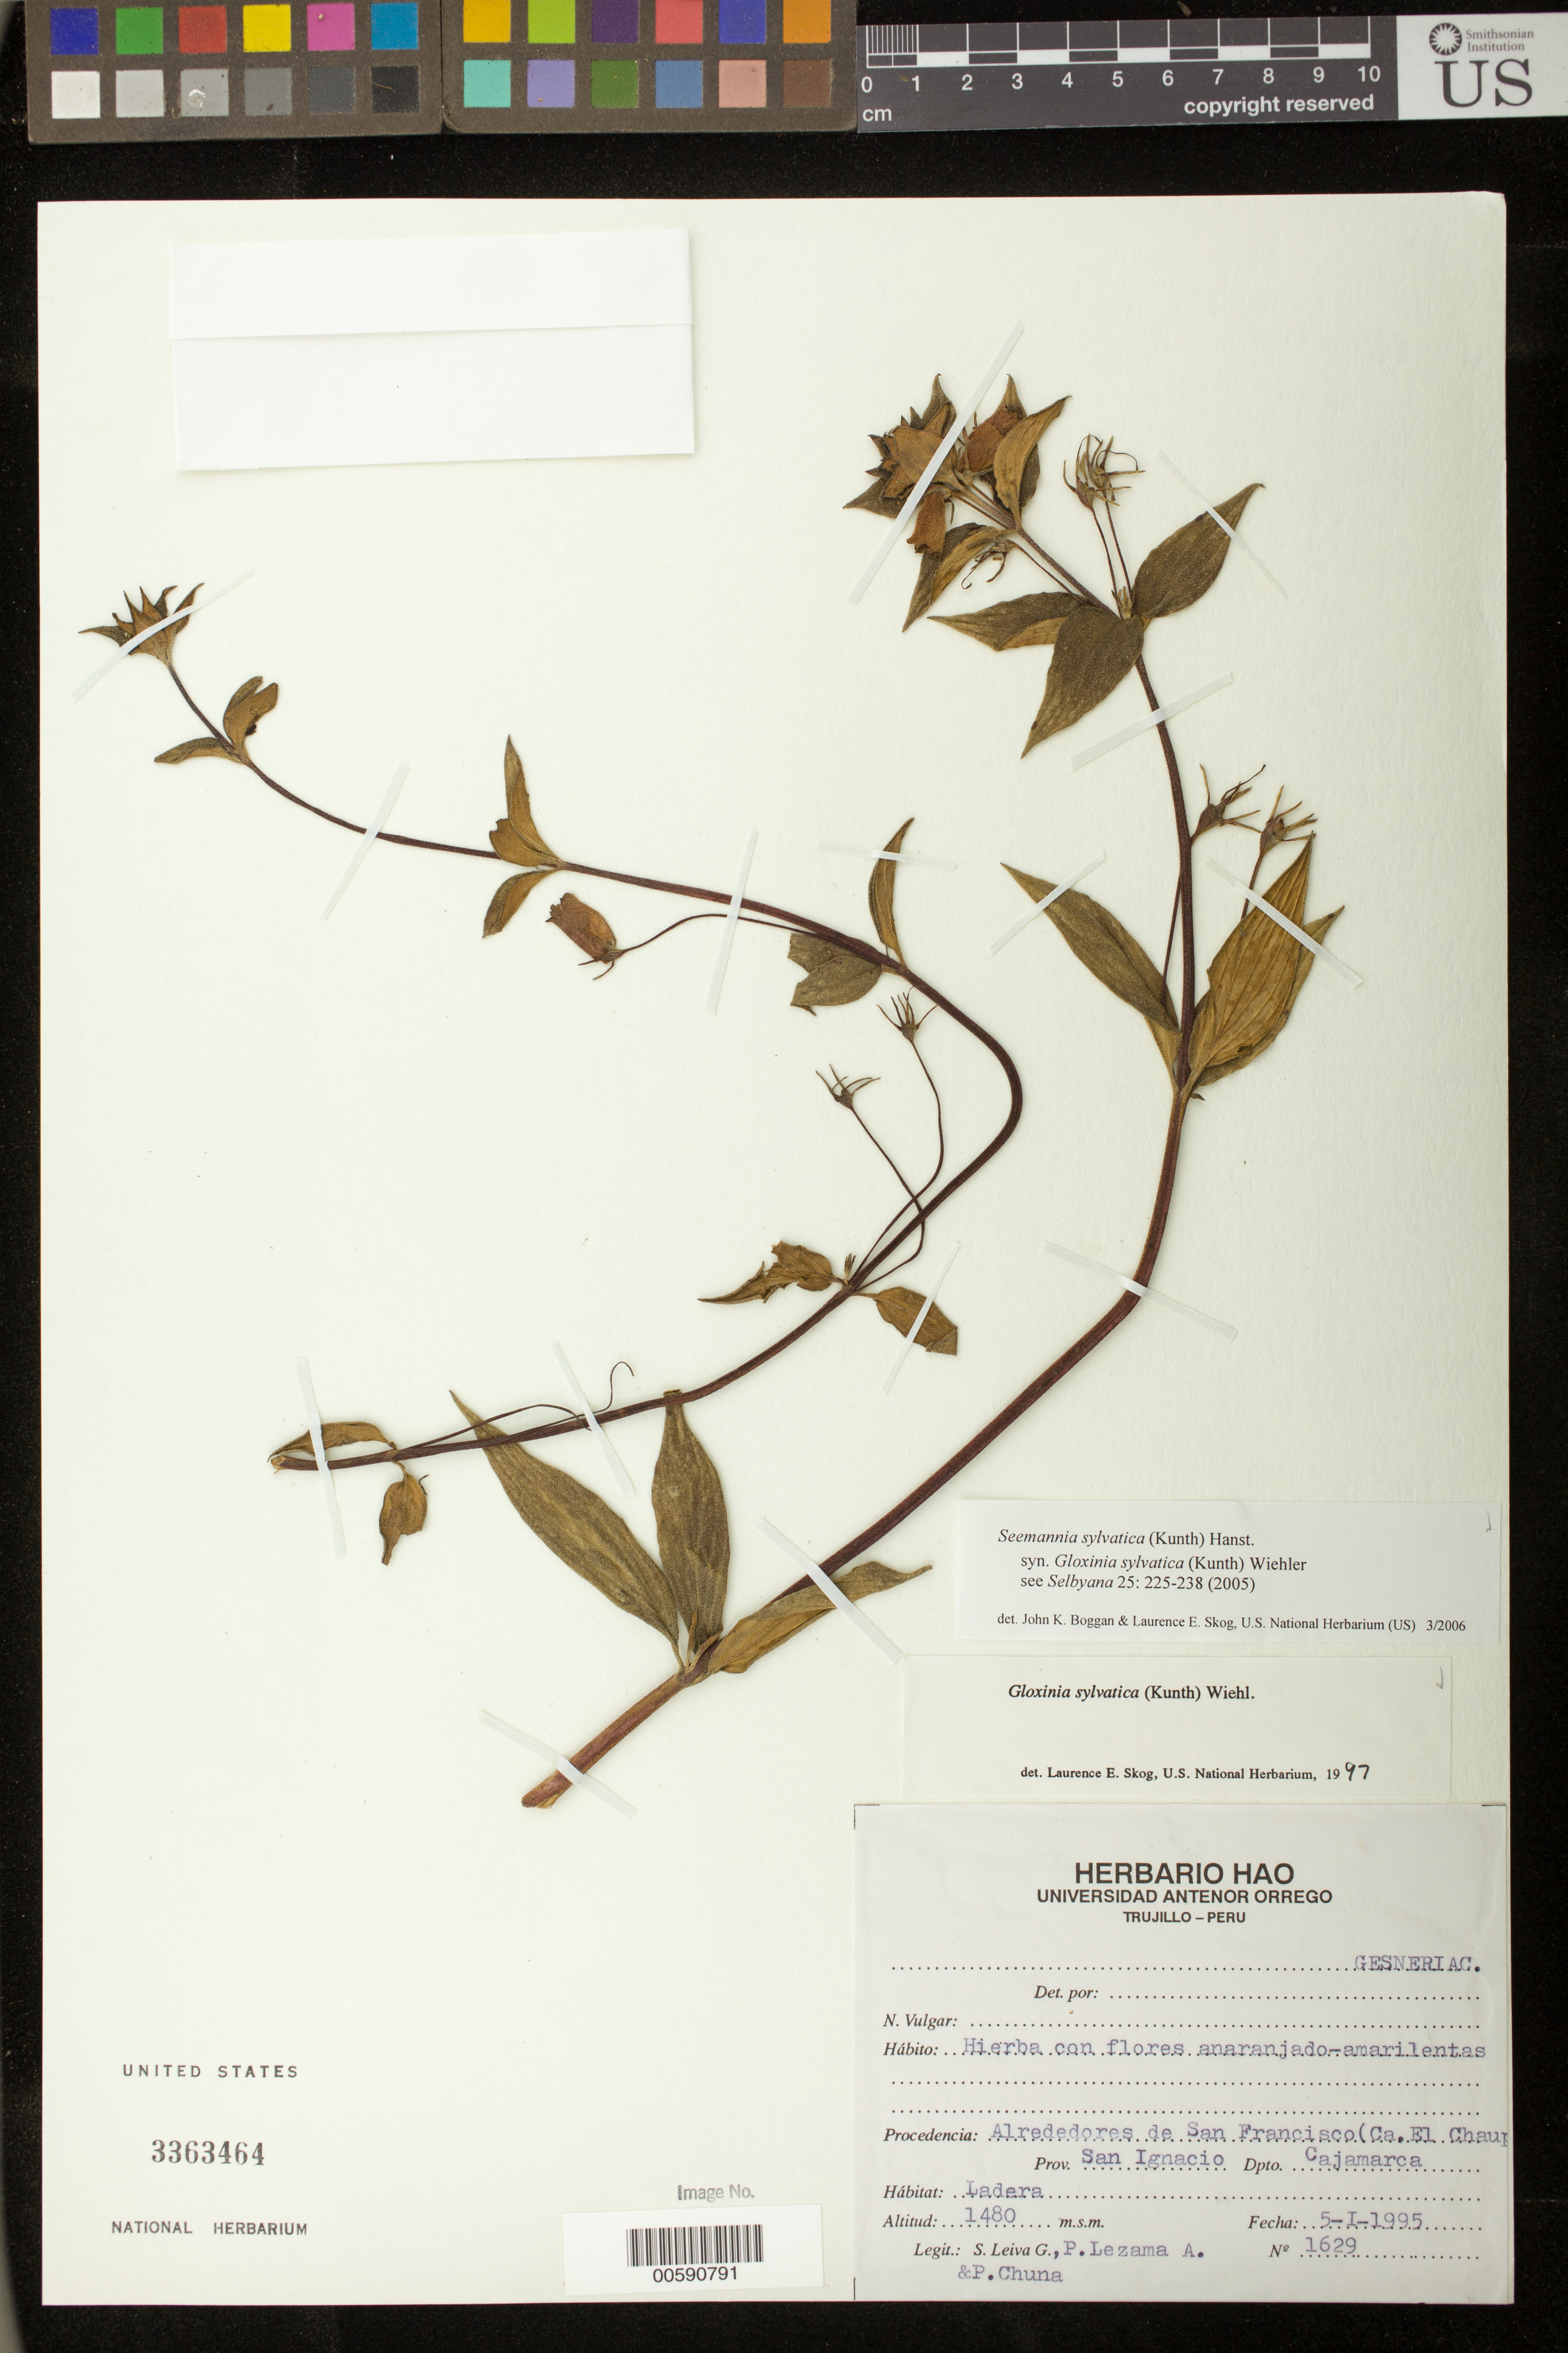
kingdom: Plantae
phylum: Tracheophyta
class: Magnoliopsida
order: Lamiales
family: Gesneriaceae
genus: Seemannia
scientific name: Seemannia sylvatica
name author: (Kunth) Hanst.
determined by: Boggan, J. K.; Skog, L. E.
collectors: S. Leiva G., P. Lezama A. & P. Chuna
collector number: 1629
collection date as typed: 05 Jan 1995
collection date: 1995-01-05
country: Peru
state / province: Cajamarca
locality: Prov. San Ignacio, alrededores de San Francisco (ca. El Chaupe)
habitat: Ladera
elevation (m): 1480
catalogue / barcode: US 3363464